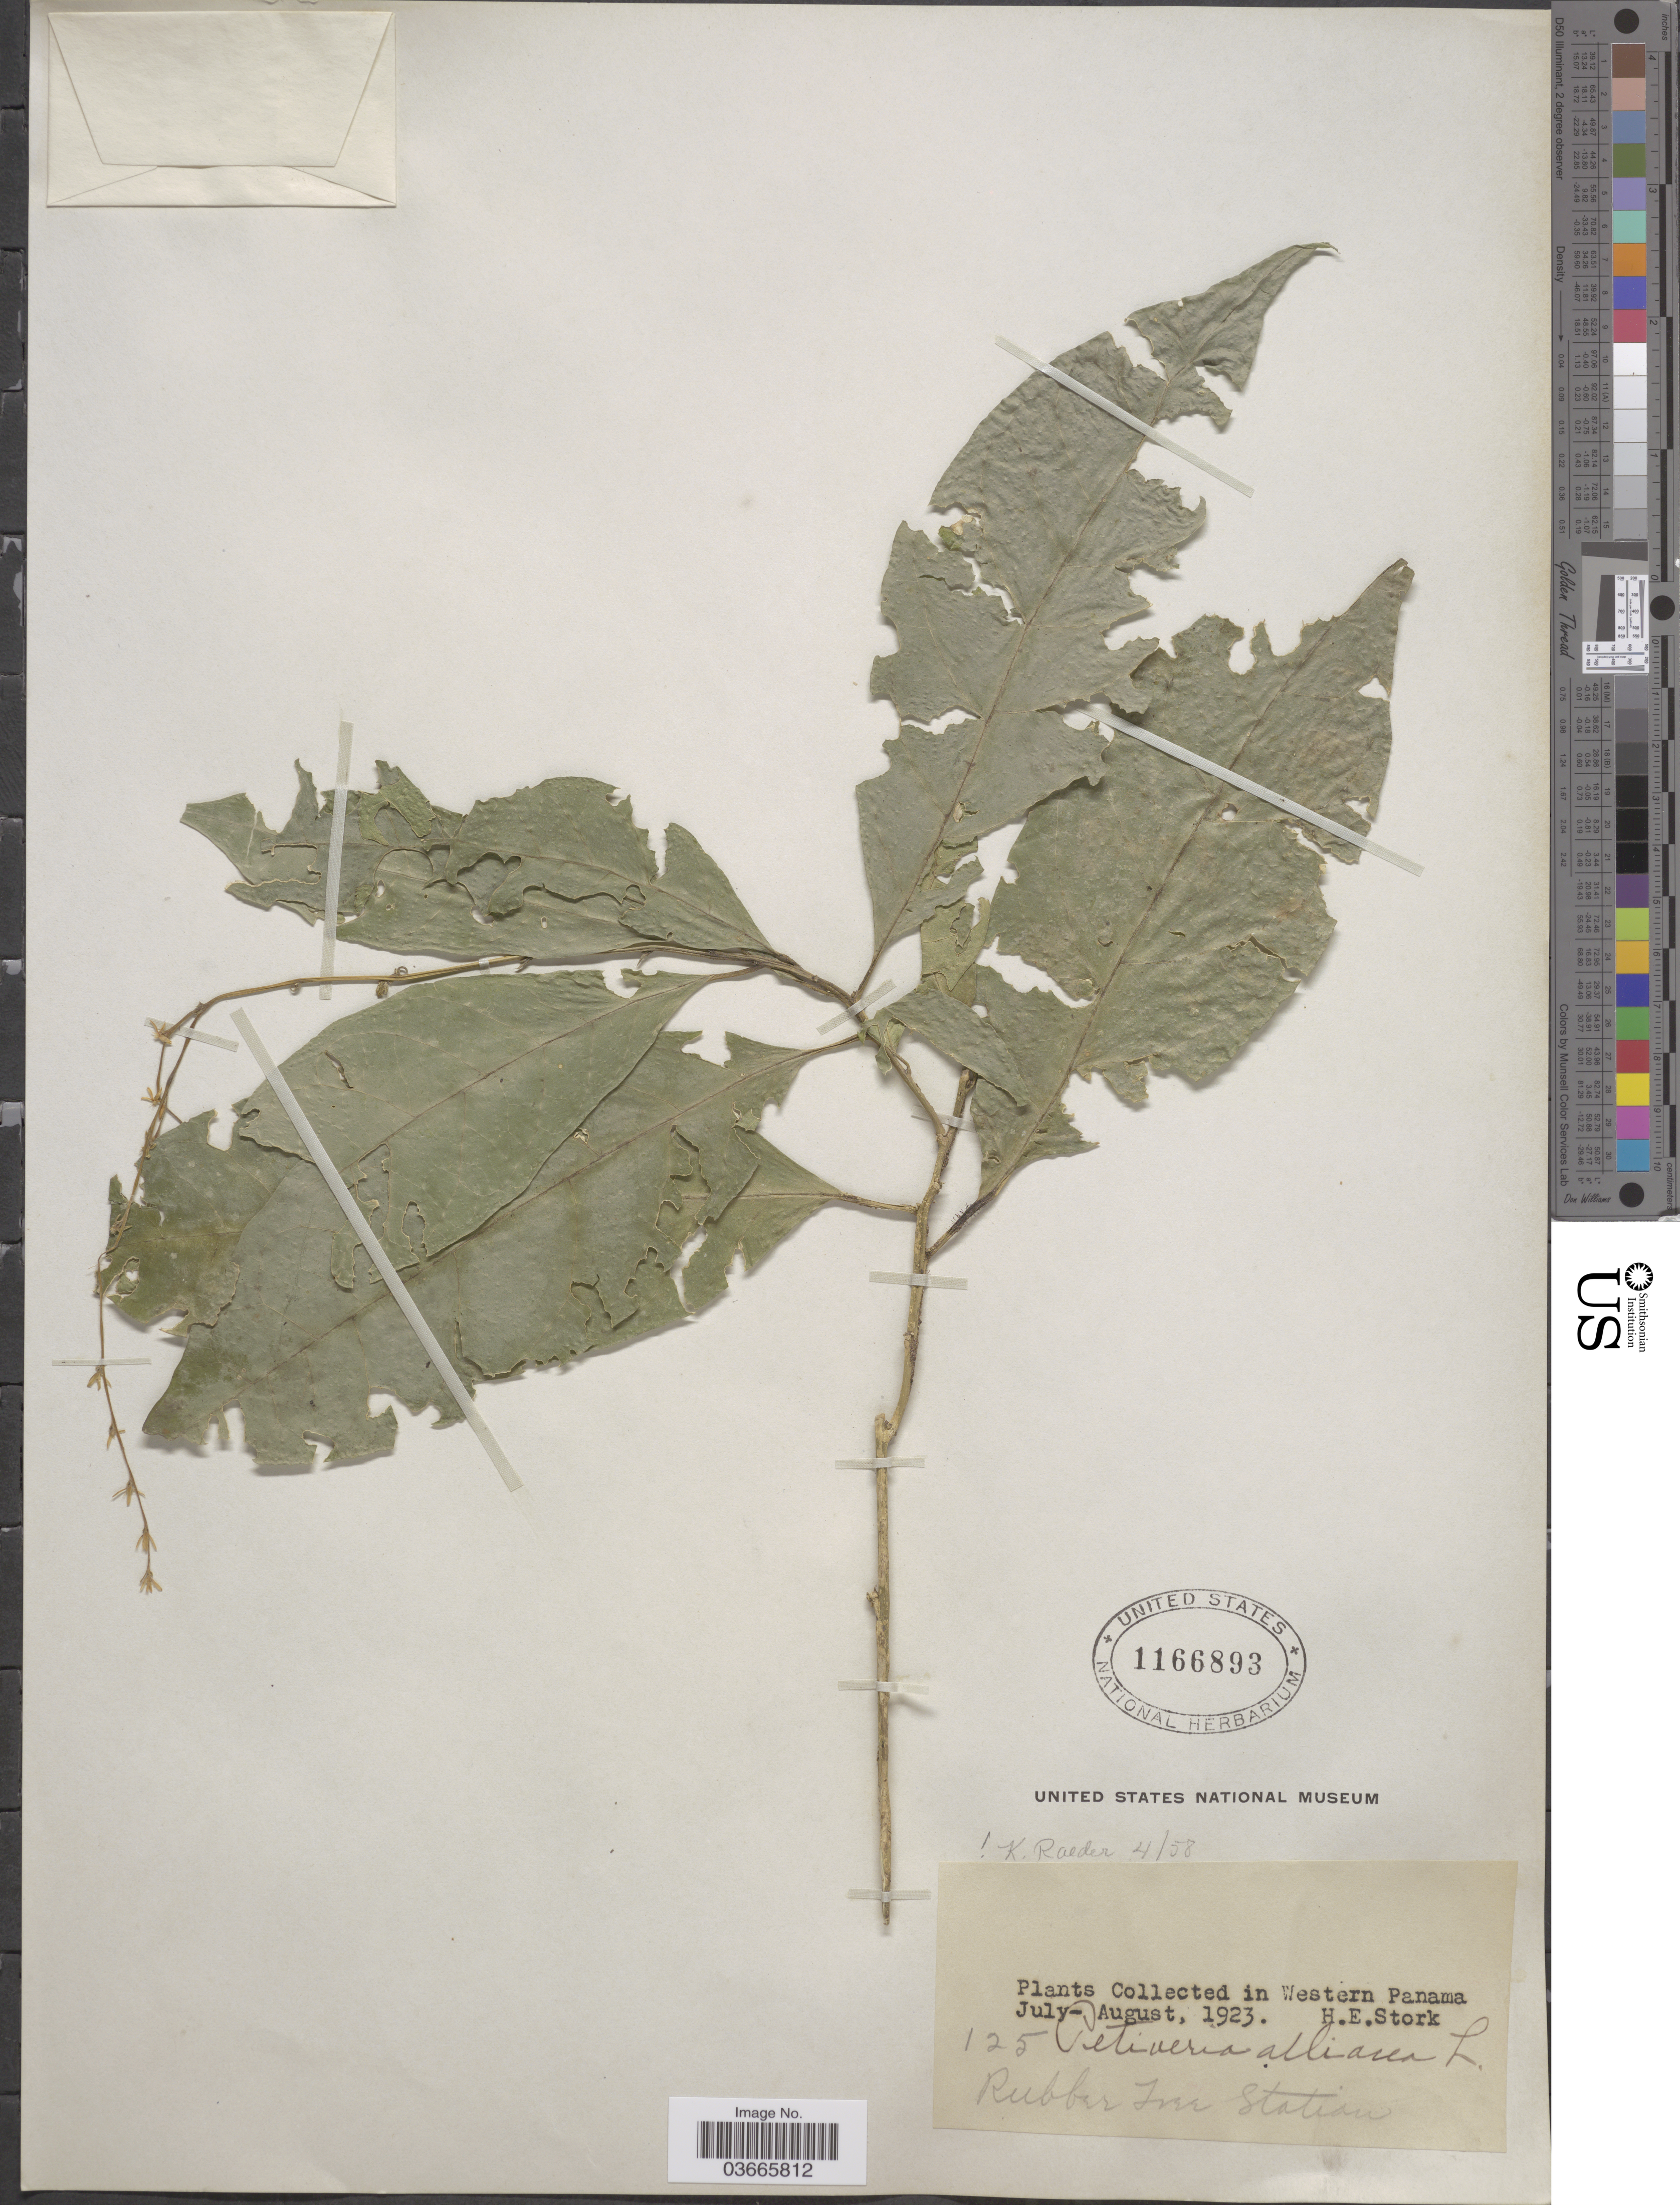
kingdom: Plantae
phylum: Tracheophyta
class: Magnoliopsida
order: Caryophyllales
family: Phytolaccaceae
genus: Petiveria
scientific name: Petiveria alliacea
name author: L.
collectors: H. E. Stork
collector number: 125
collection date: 1923-07/1923-08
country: Panama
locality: Western Panama. Rubber Tree Station.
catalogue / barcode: US 1166893